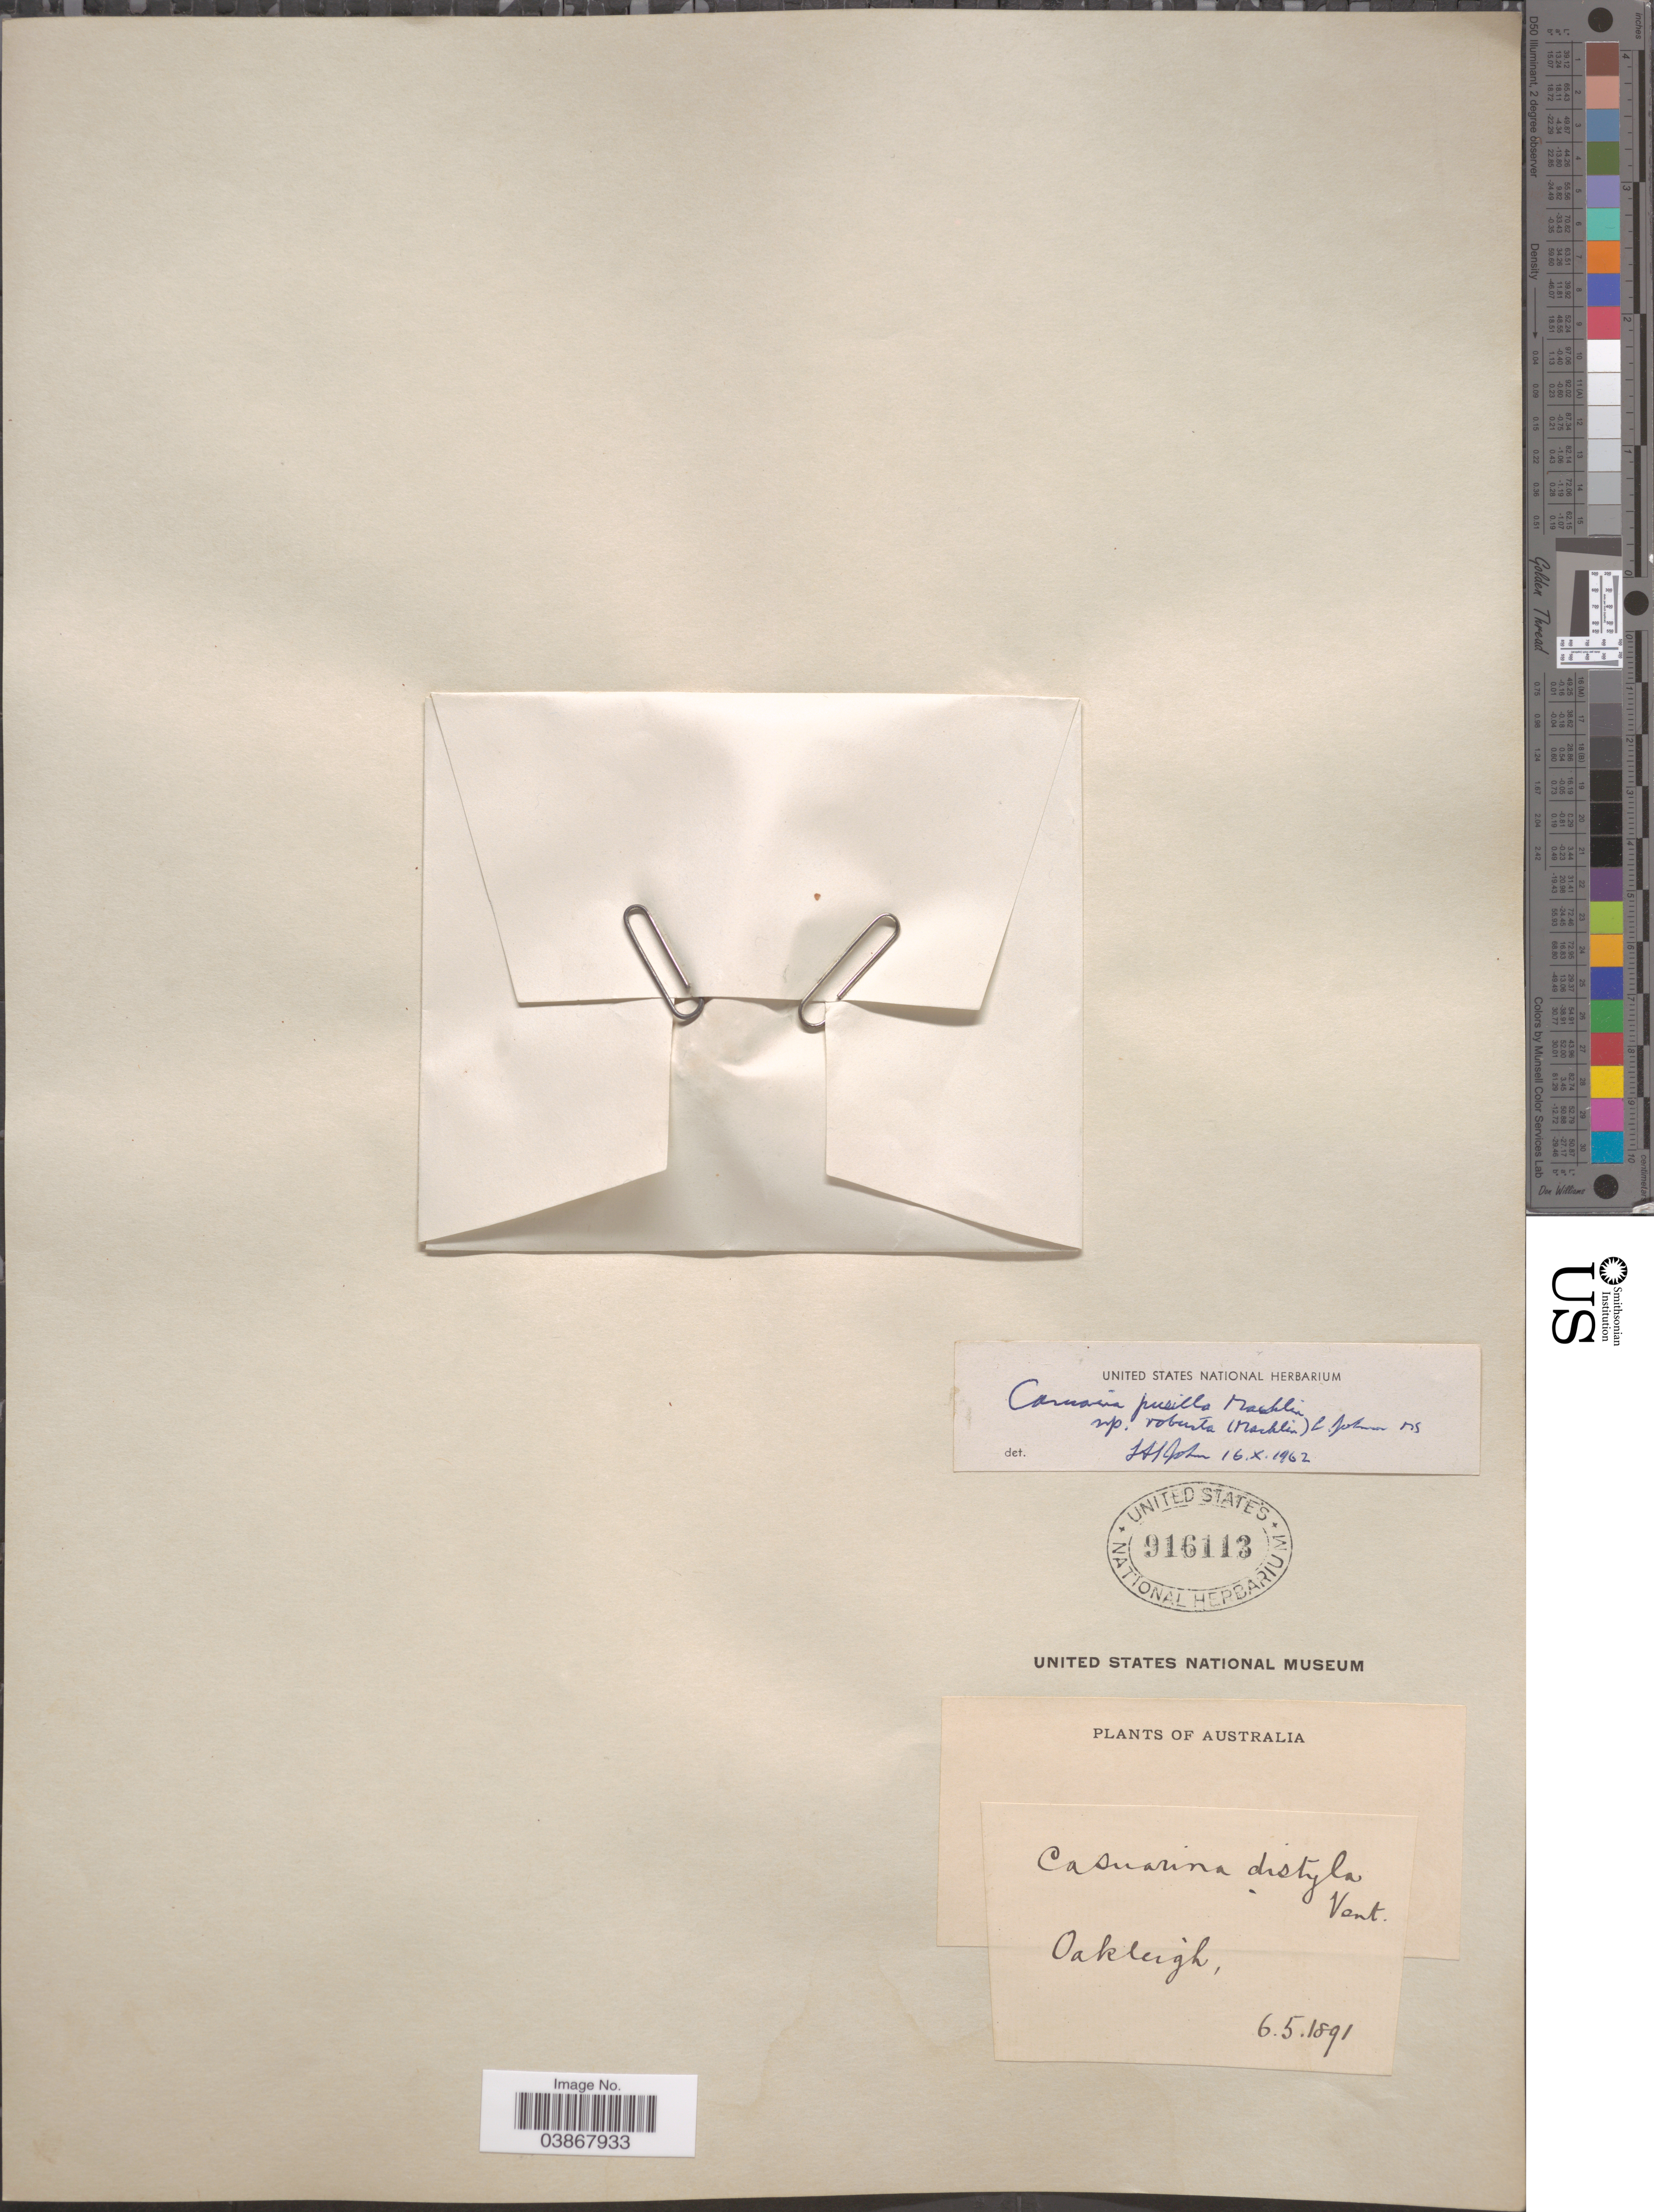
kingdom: Plantae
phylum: Tracheophyta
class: Magnoliopsida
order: Fagales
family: Casuarinaceae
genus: Casuarina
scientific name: Casuarina pusilla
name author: Macklin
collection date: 1891-05-06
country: Australia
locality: Oakleigh.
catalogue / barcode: US 916113